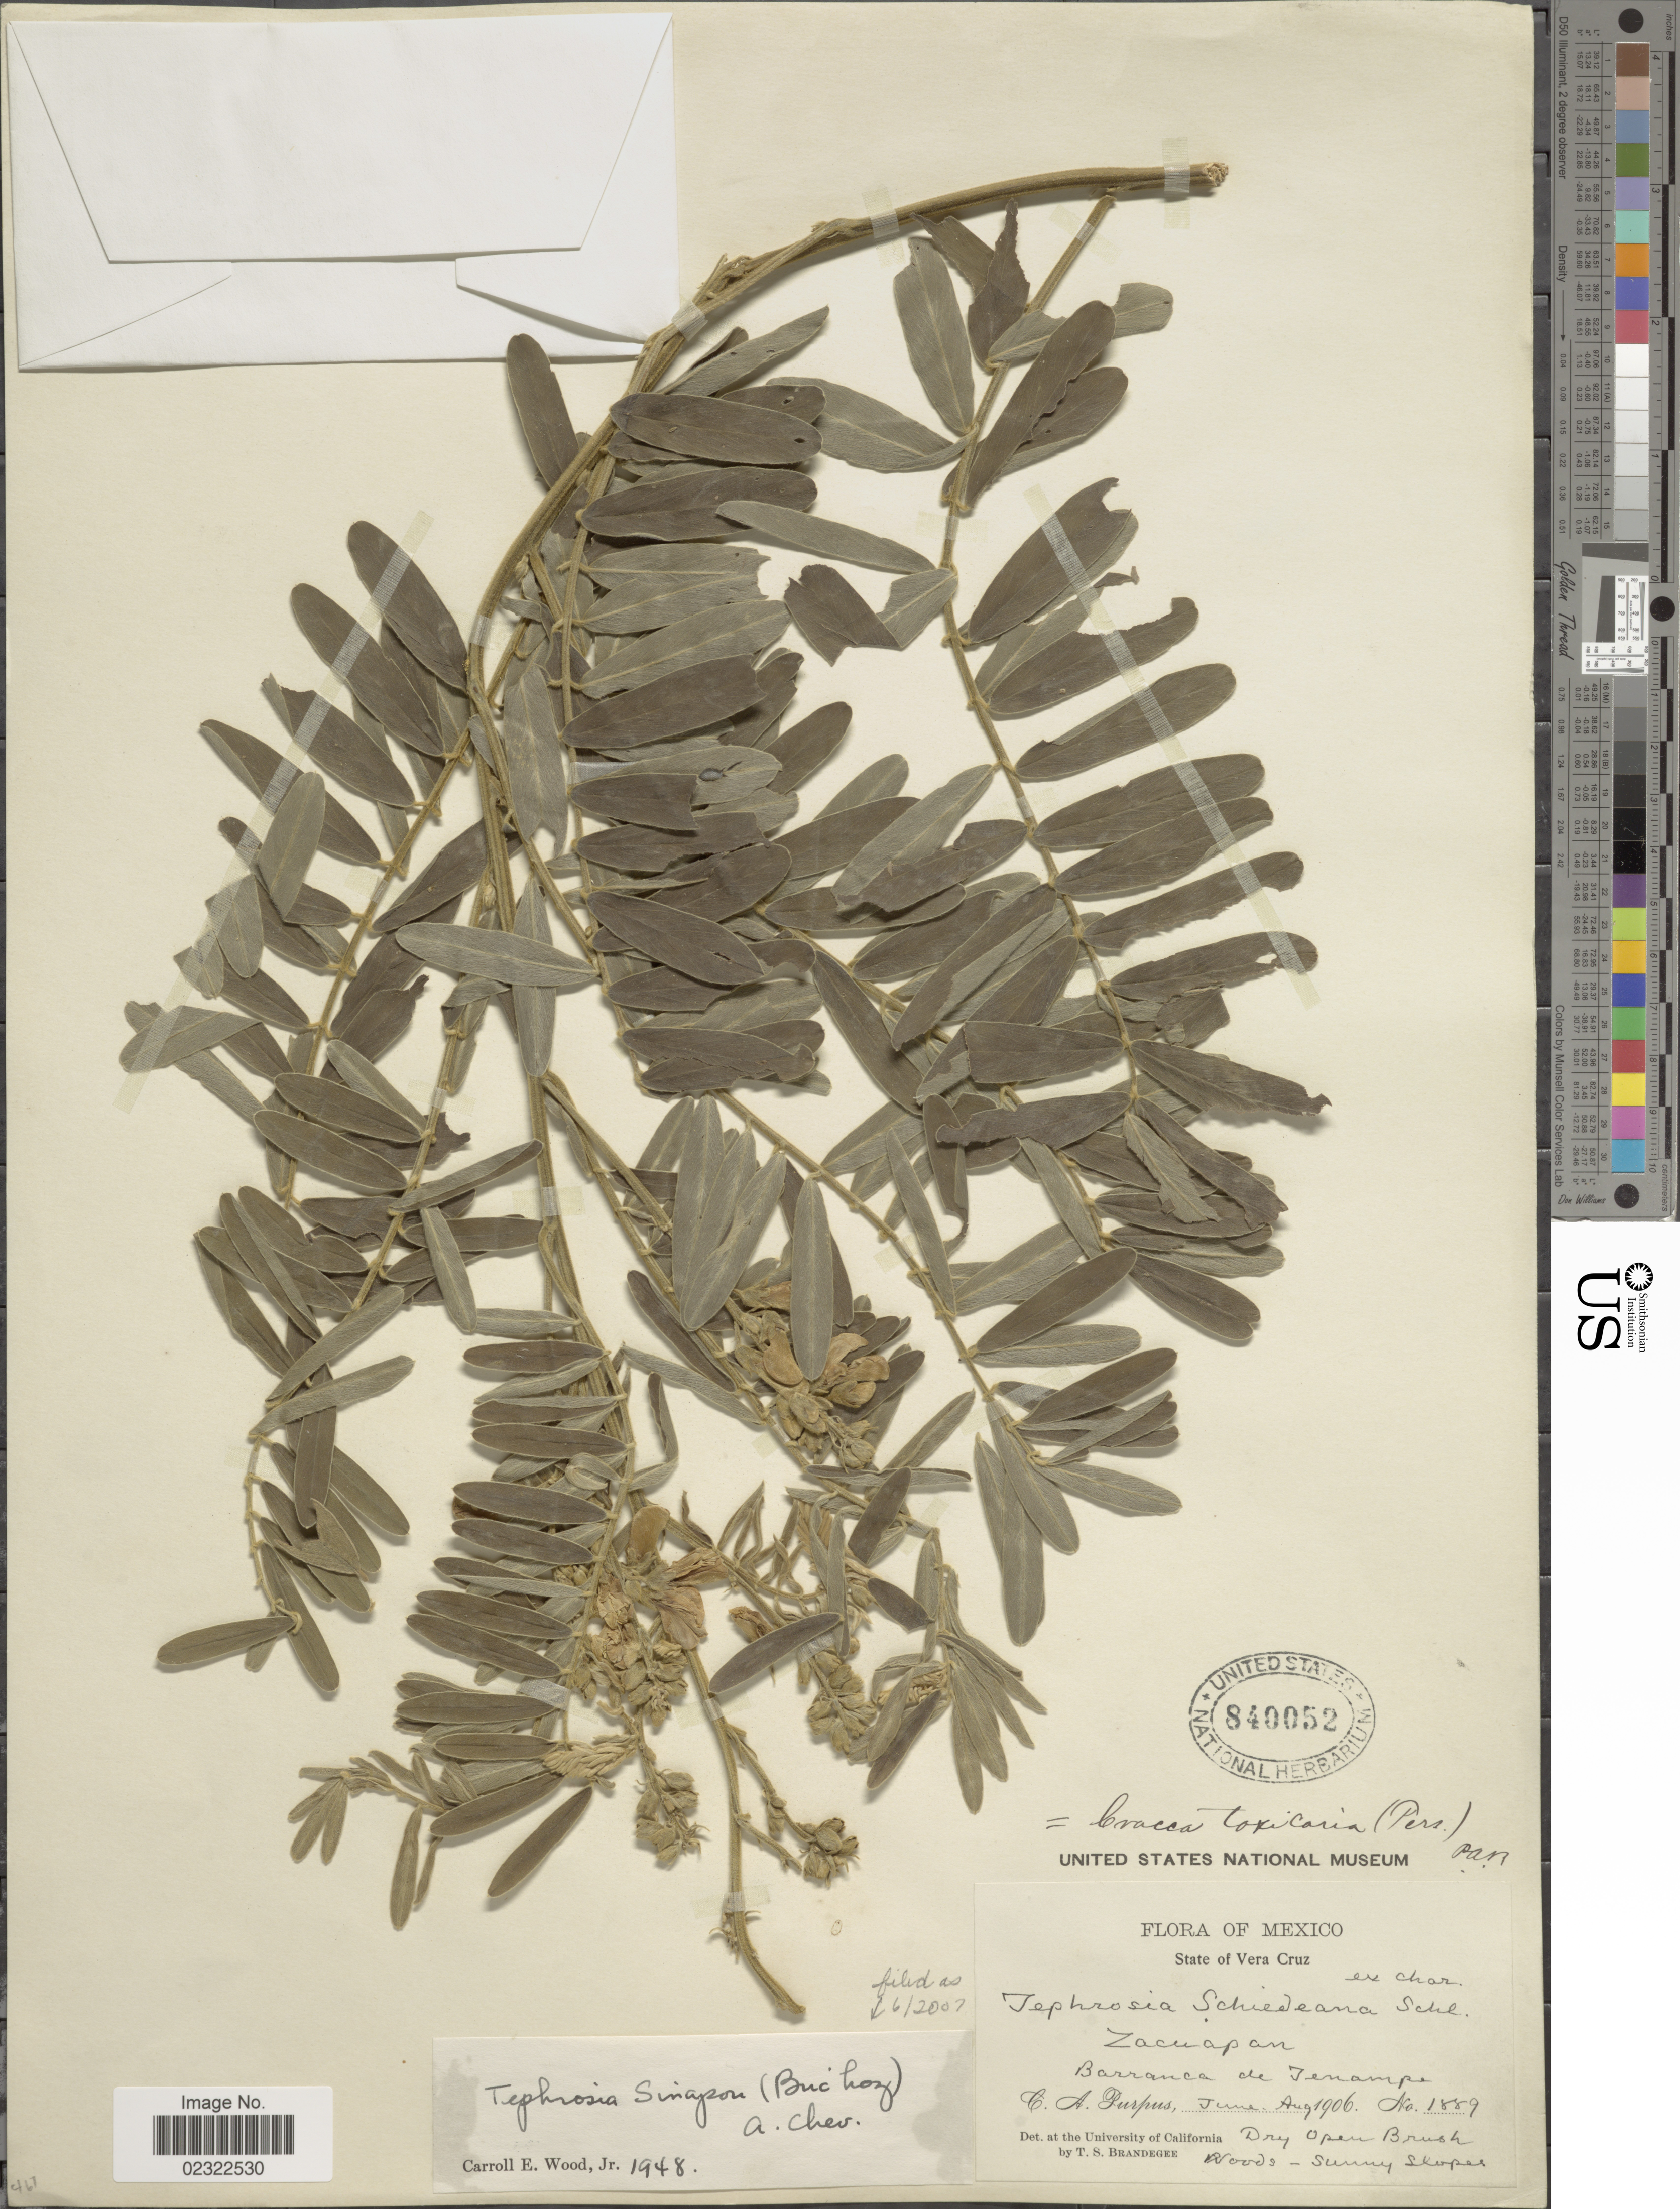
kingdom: Plantae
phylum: Tracheophyta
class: Magnoliopsida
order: Fabales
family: Fabaceae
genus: Tephrosia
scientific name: Tephrosia sinapou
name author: (Buc'hoz) A. Chev.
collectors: C. A. Purpus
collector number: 1889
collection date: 1906-06/1906-08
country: Mexico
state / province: Veracruz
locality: Mexico. State of Vera Cruz, Zacuapan, Barranca de Tenampa.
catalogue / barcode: US 840052